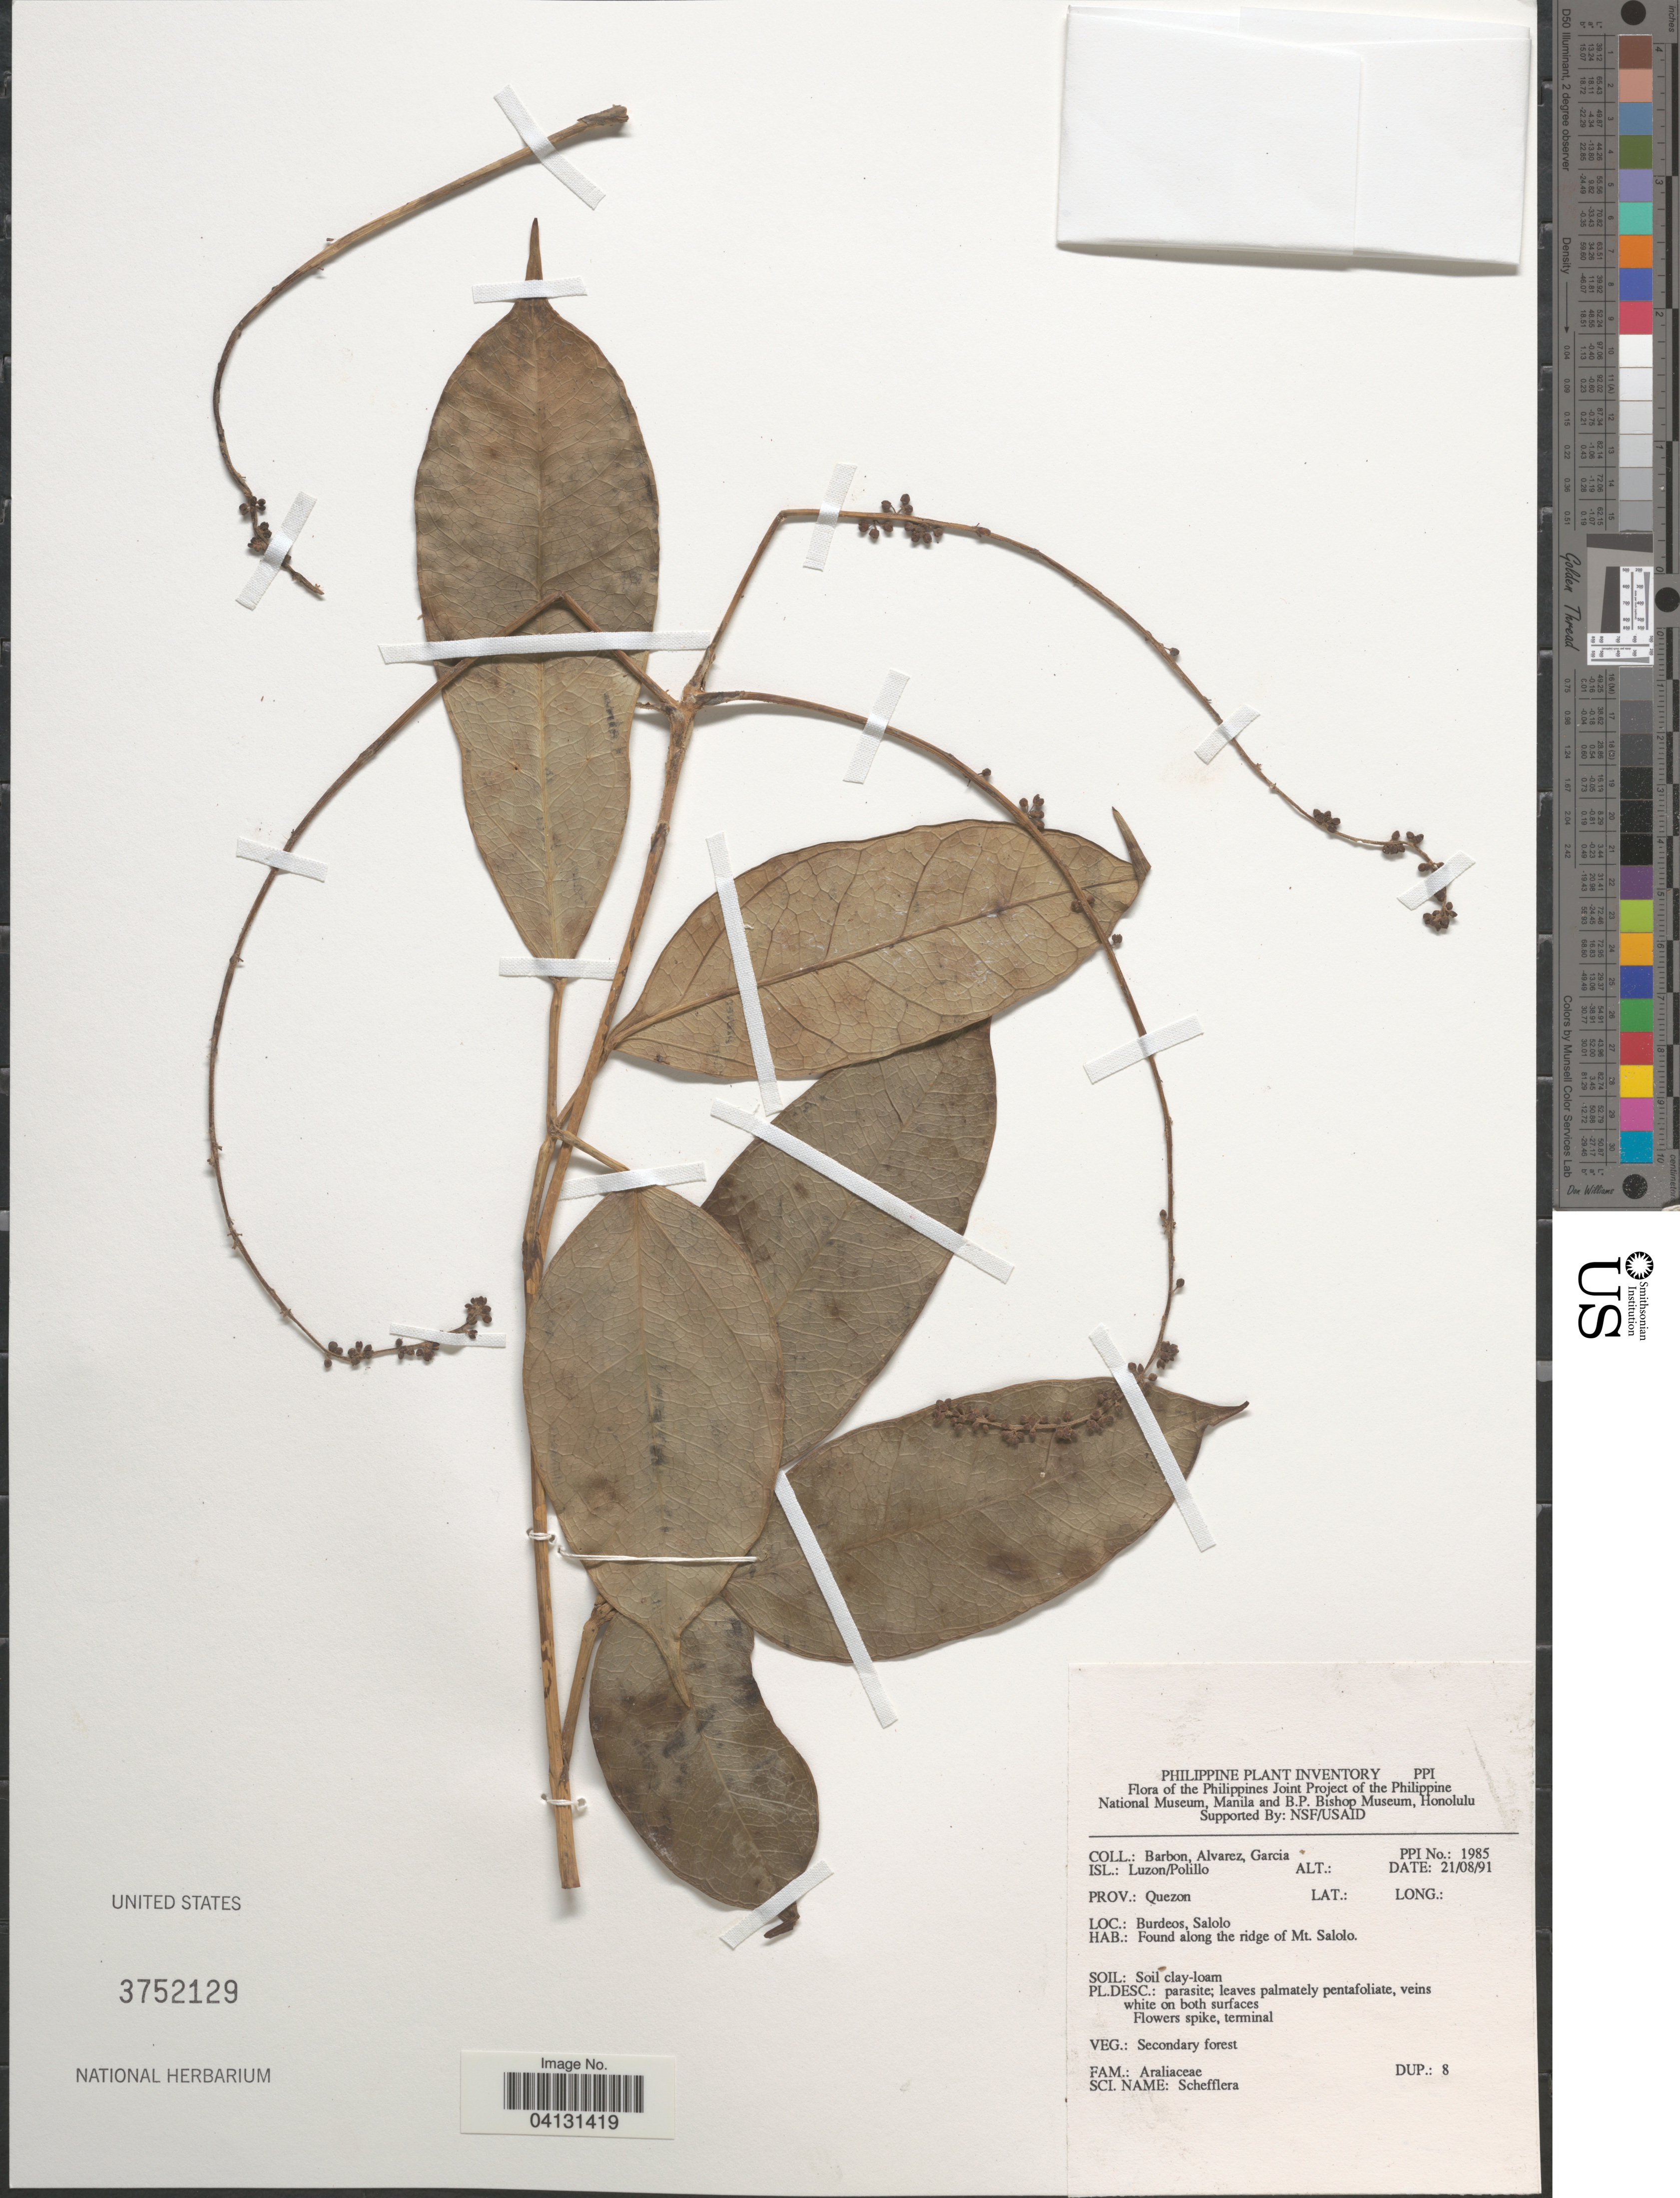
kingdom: Plantae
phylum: Tracheophyta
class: Magnoliopsida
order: Apiales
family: Araliaceae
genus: Schefflera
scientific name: Schefflera sp.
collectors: Barbon, -- Alvarez & H. Garcia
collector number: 1985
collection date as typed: Transcribed d/m/y: 21/8/91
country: Philippines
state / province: Calabarzon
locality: Isl.: Luzon/Polillo. Prov.: Quezon. Burdeos, Salolo. Found along the ridge of Mt. Salolo.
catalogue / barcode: US 3752129